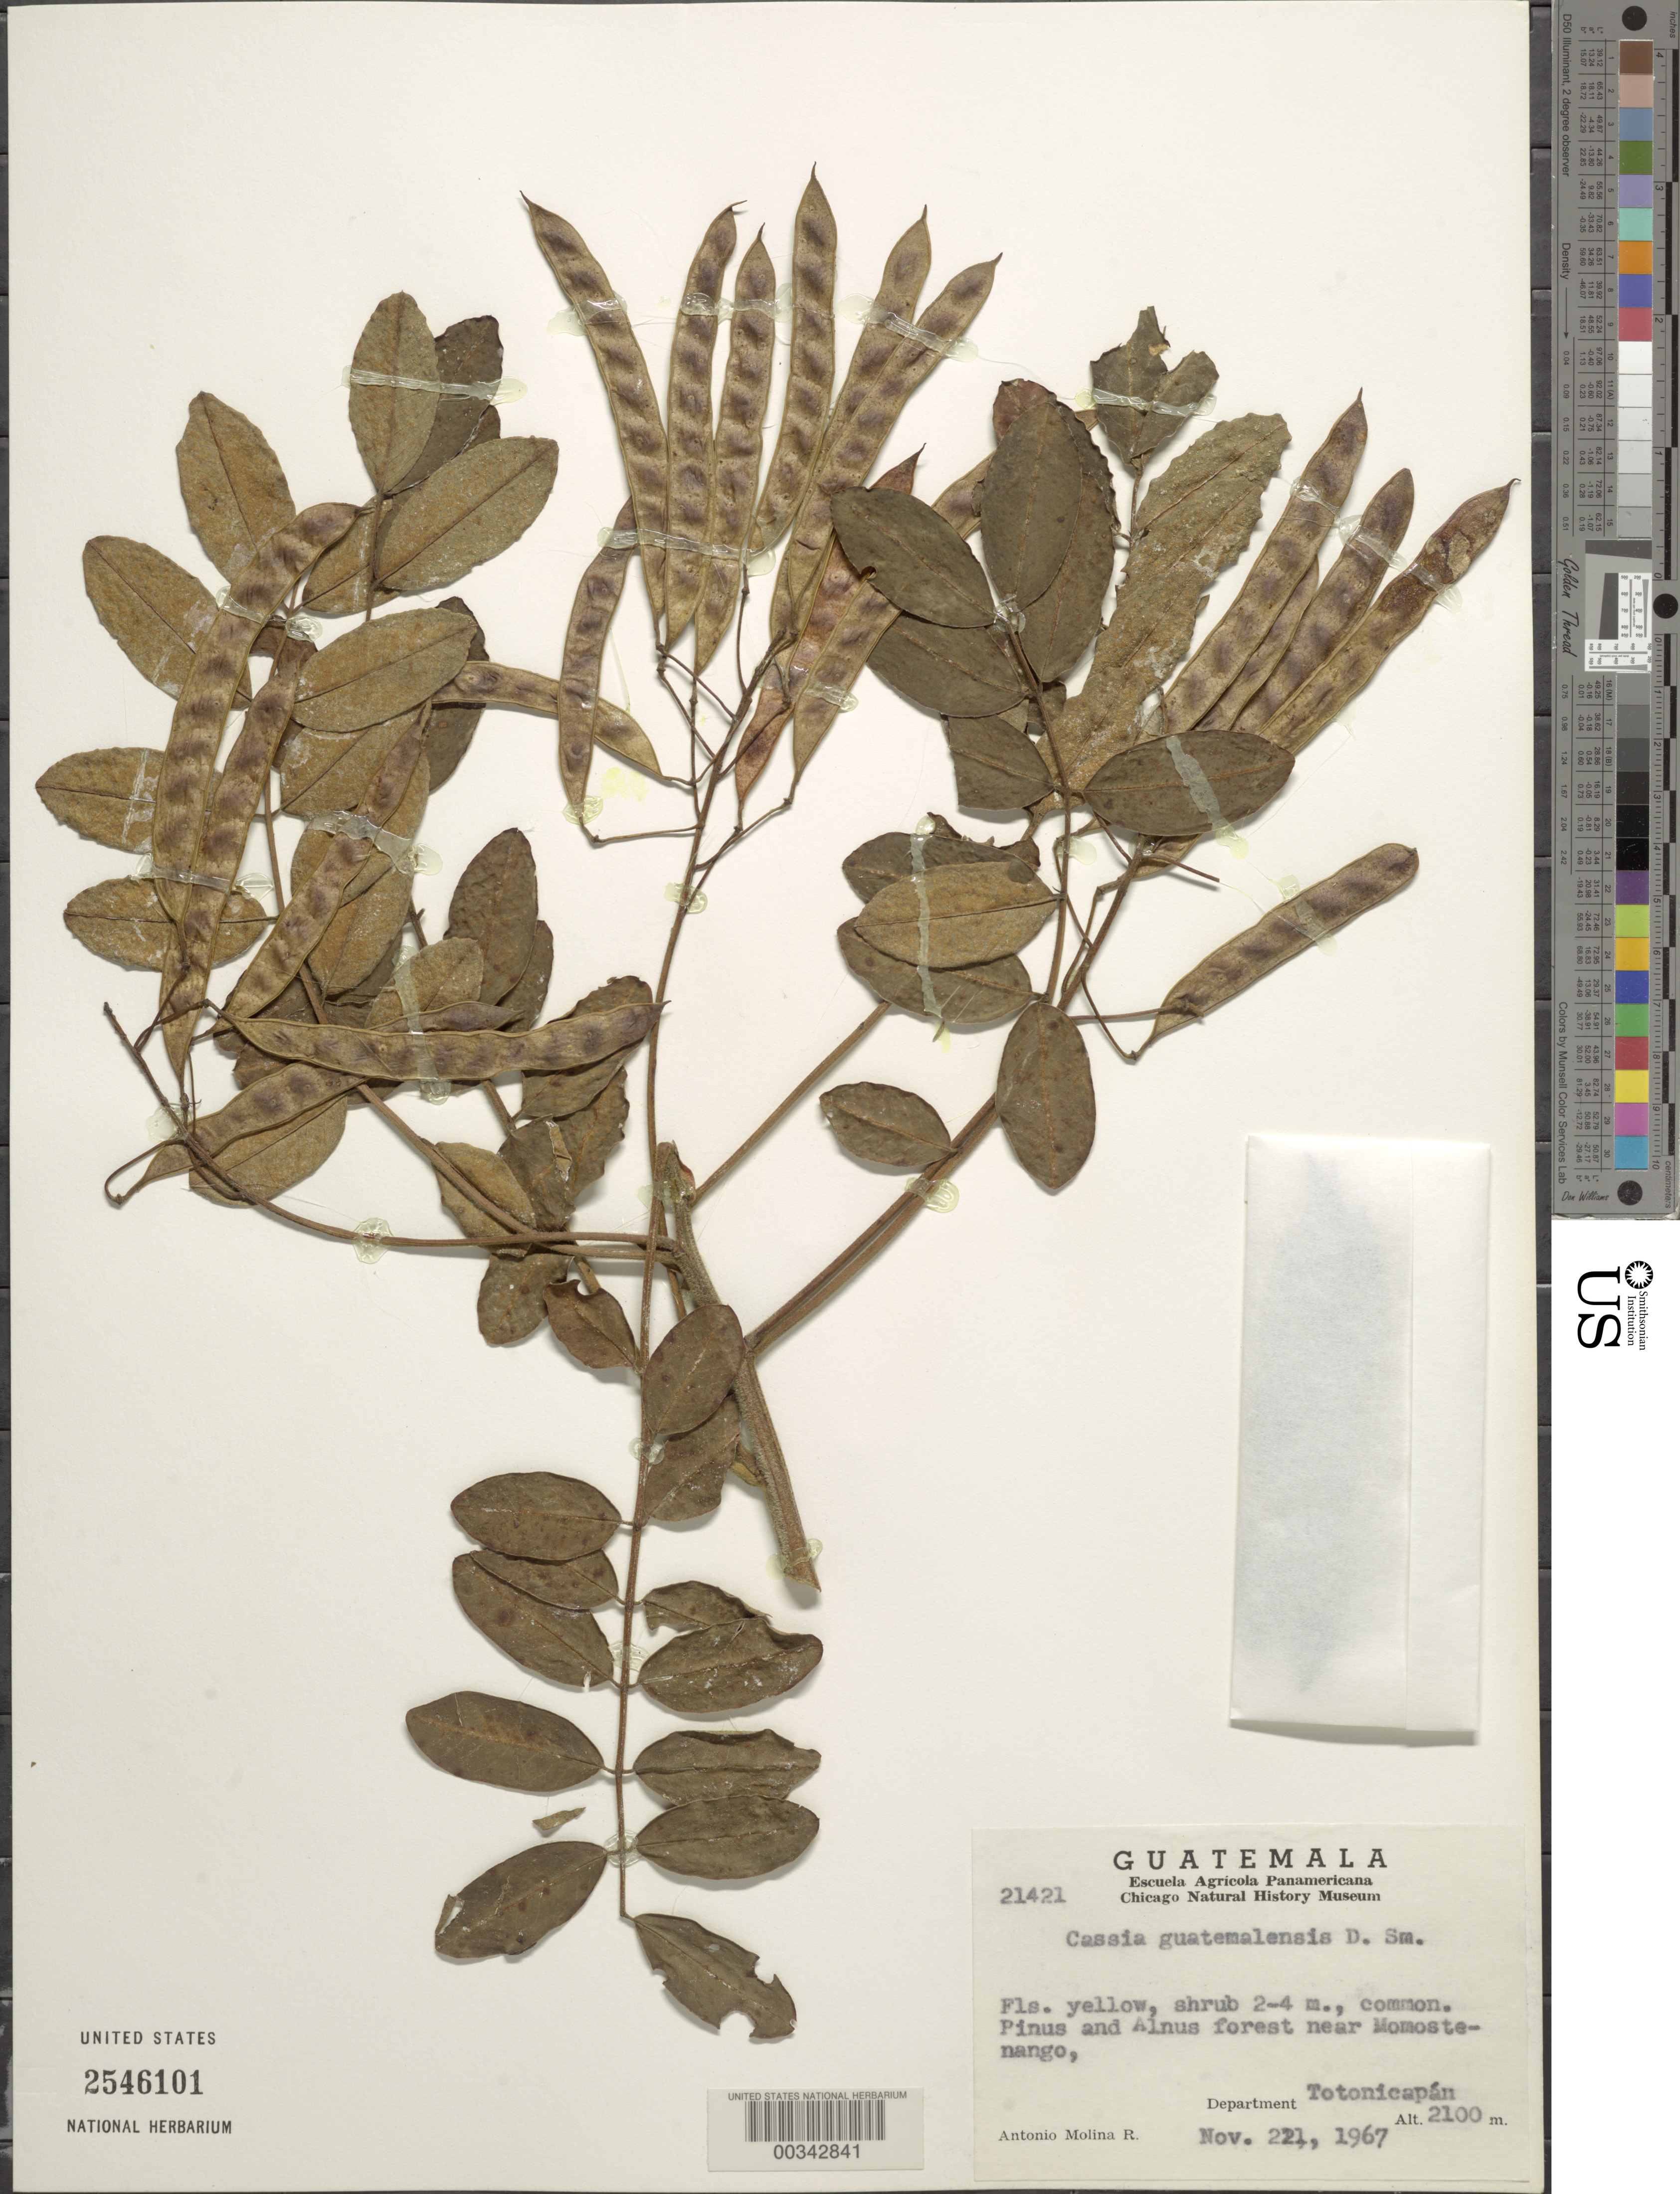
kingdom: Plantae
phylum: Tracheophyta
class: Magnoliopsida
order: Fabales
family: Fabaceae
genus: Senna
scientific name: Senna guatemalensis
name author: (Donn. Sm.) H.S. Irwin & Barneby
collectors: A. Molina R.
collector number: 21421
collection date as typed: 22 Nov 1967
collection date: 1967-11-22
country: Guatemala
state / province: Totonicapán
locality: Momostenango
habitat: Forest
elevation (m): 2100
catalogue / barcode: US 2546101